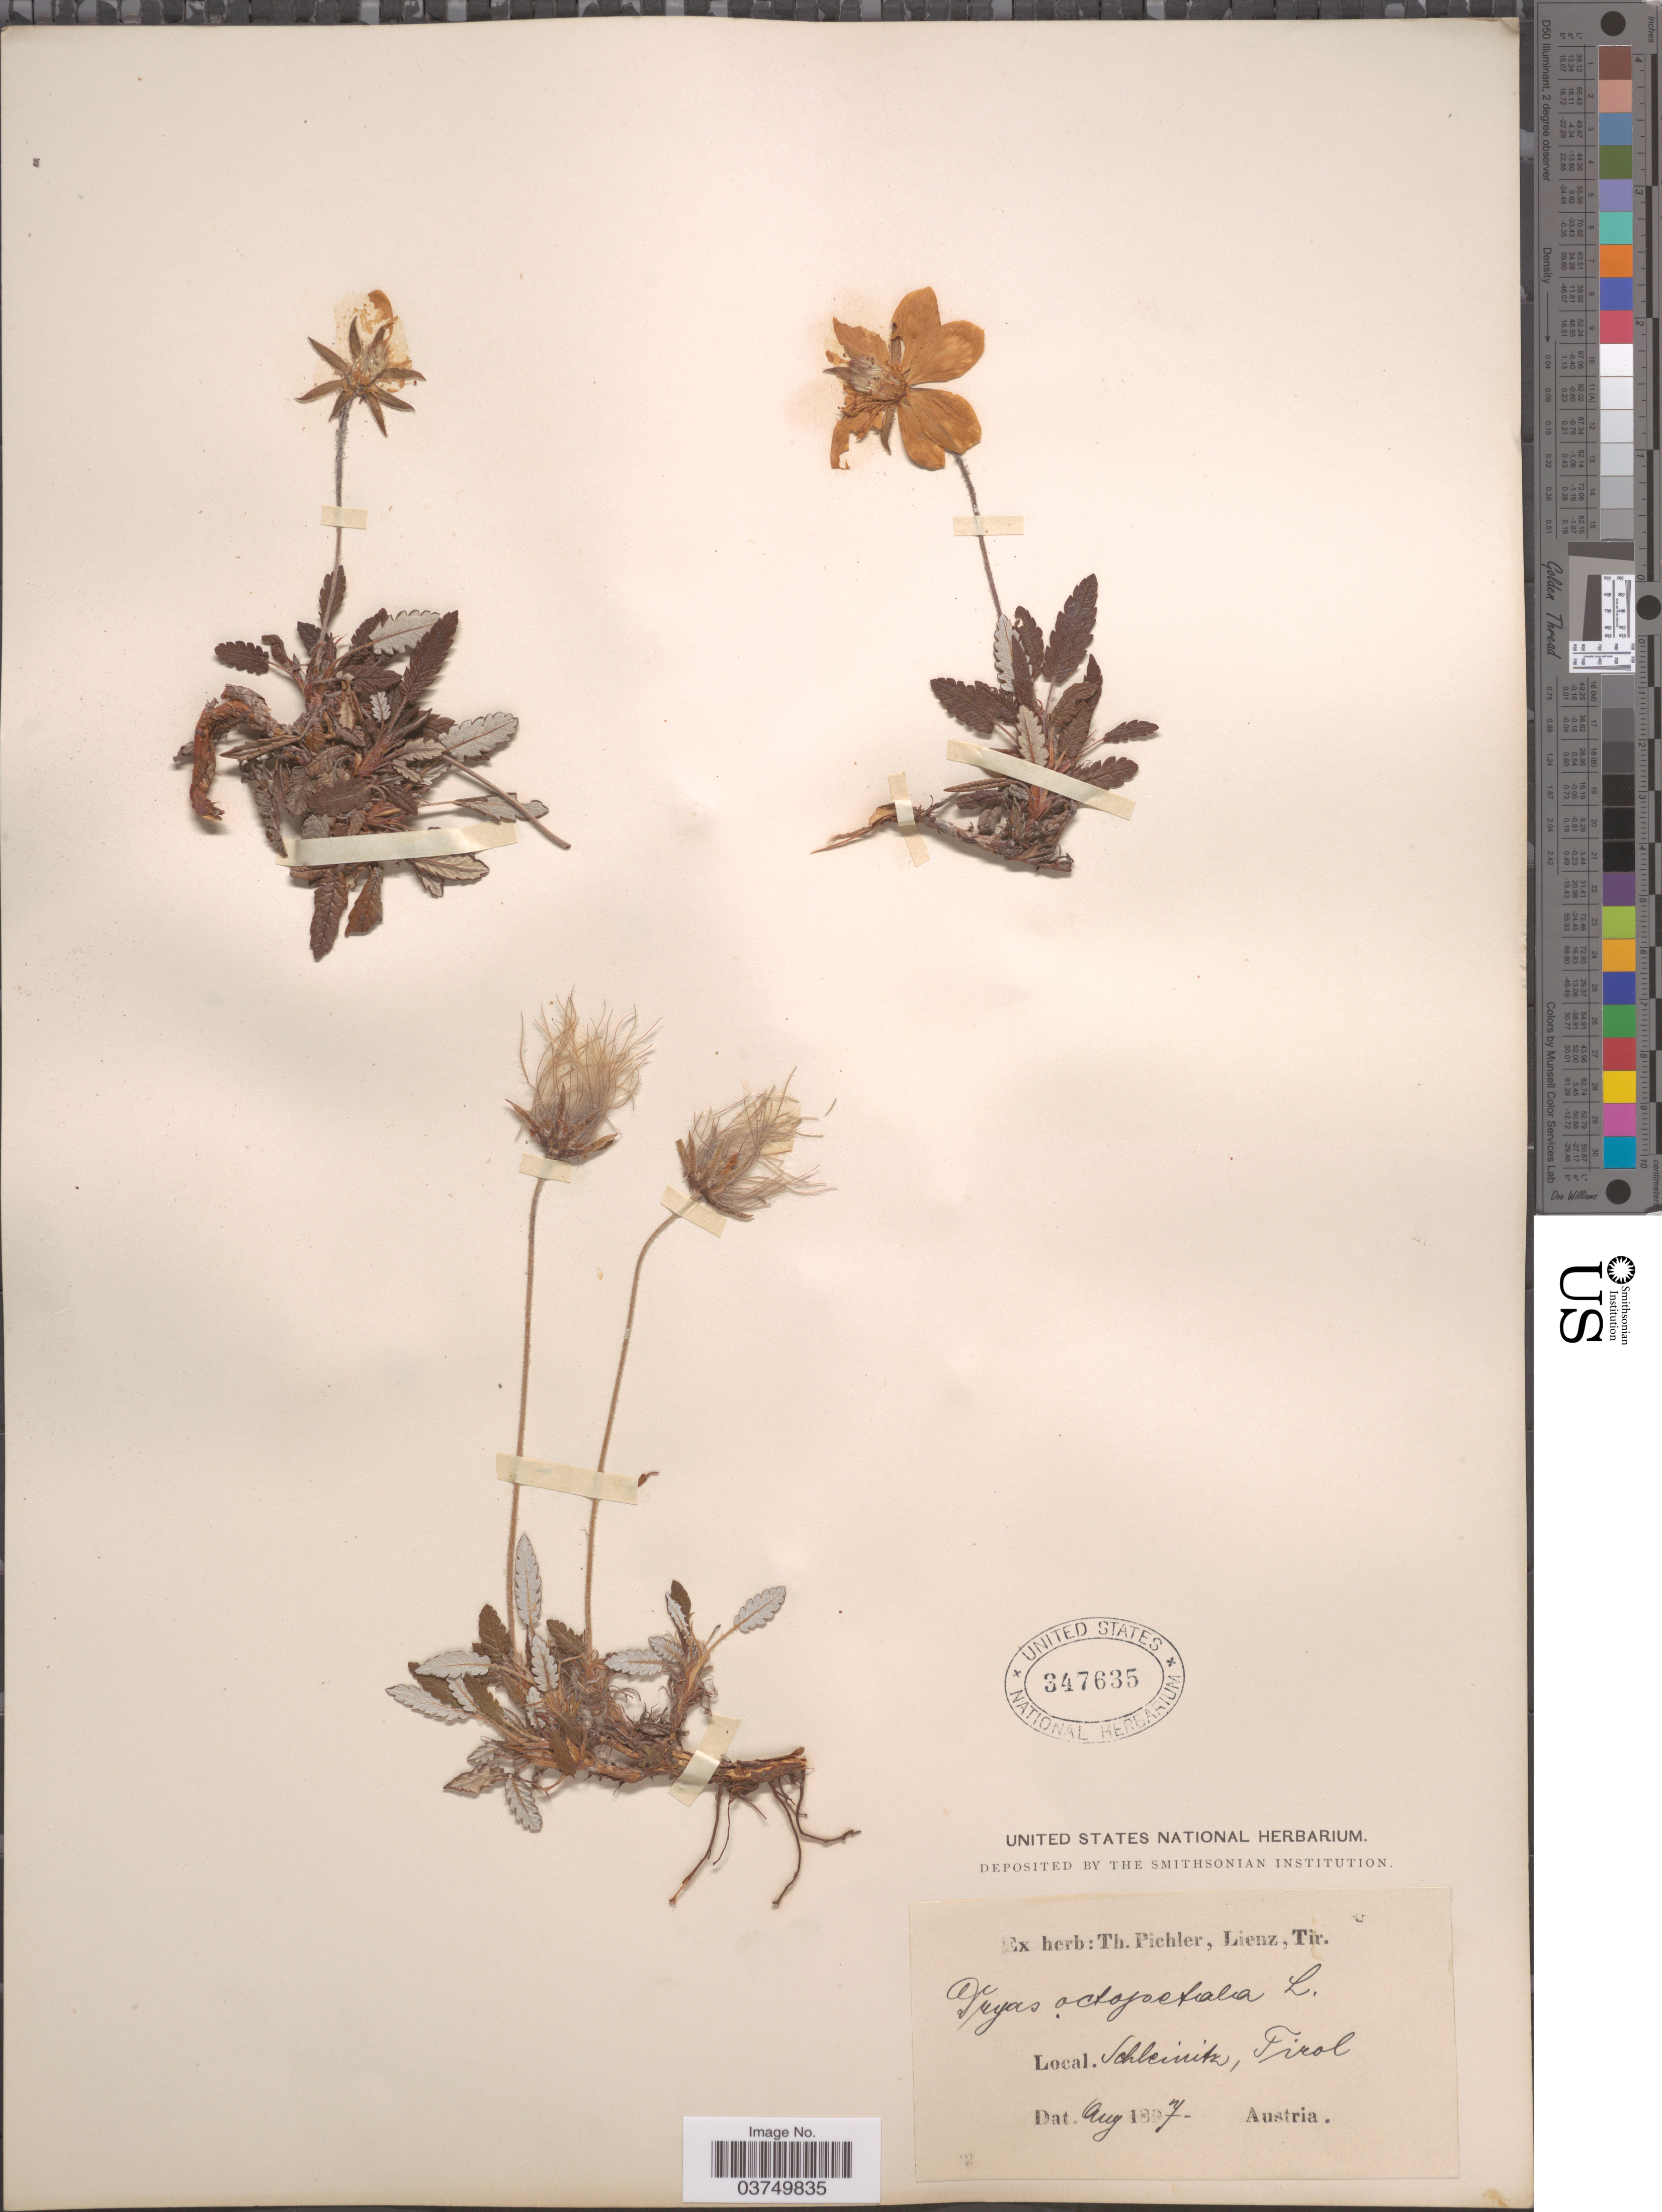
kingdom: Plantae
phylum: Tracheophyta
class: Magnoliopsida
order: Rosales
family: Rosaceae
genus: Dryas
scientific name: Dryas octopetala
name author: L.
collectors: ex herb. T. Pichler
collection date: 1897-08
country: Austria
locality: Schleinitz, Firol.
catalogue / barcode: US 347635